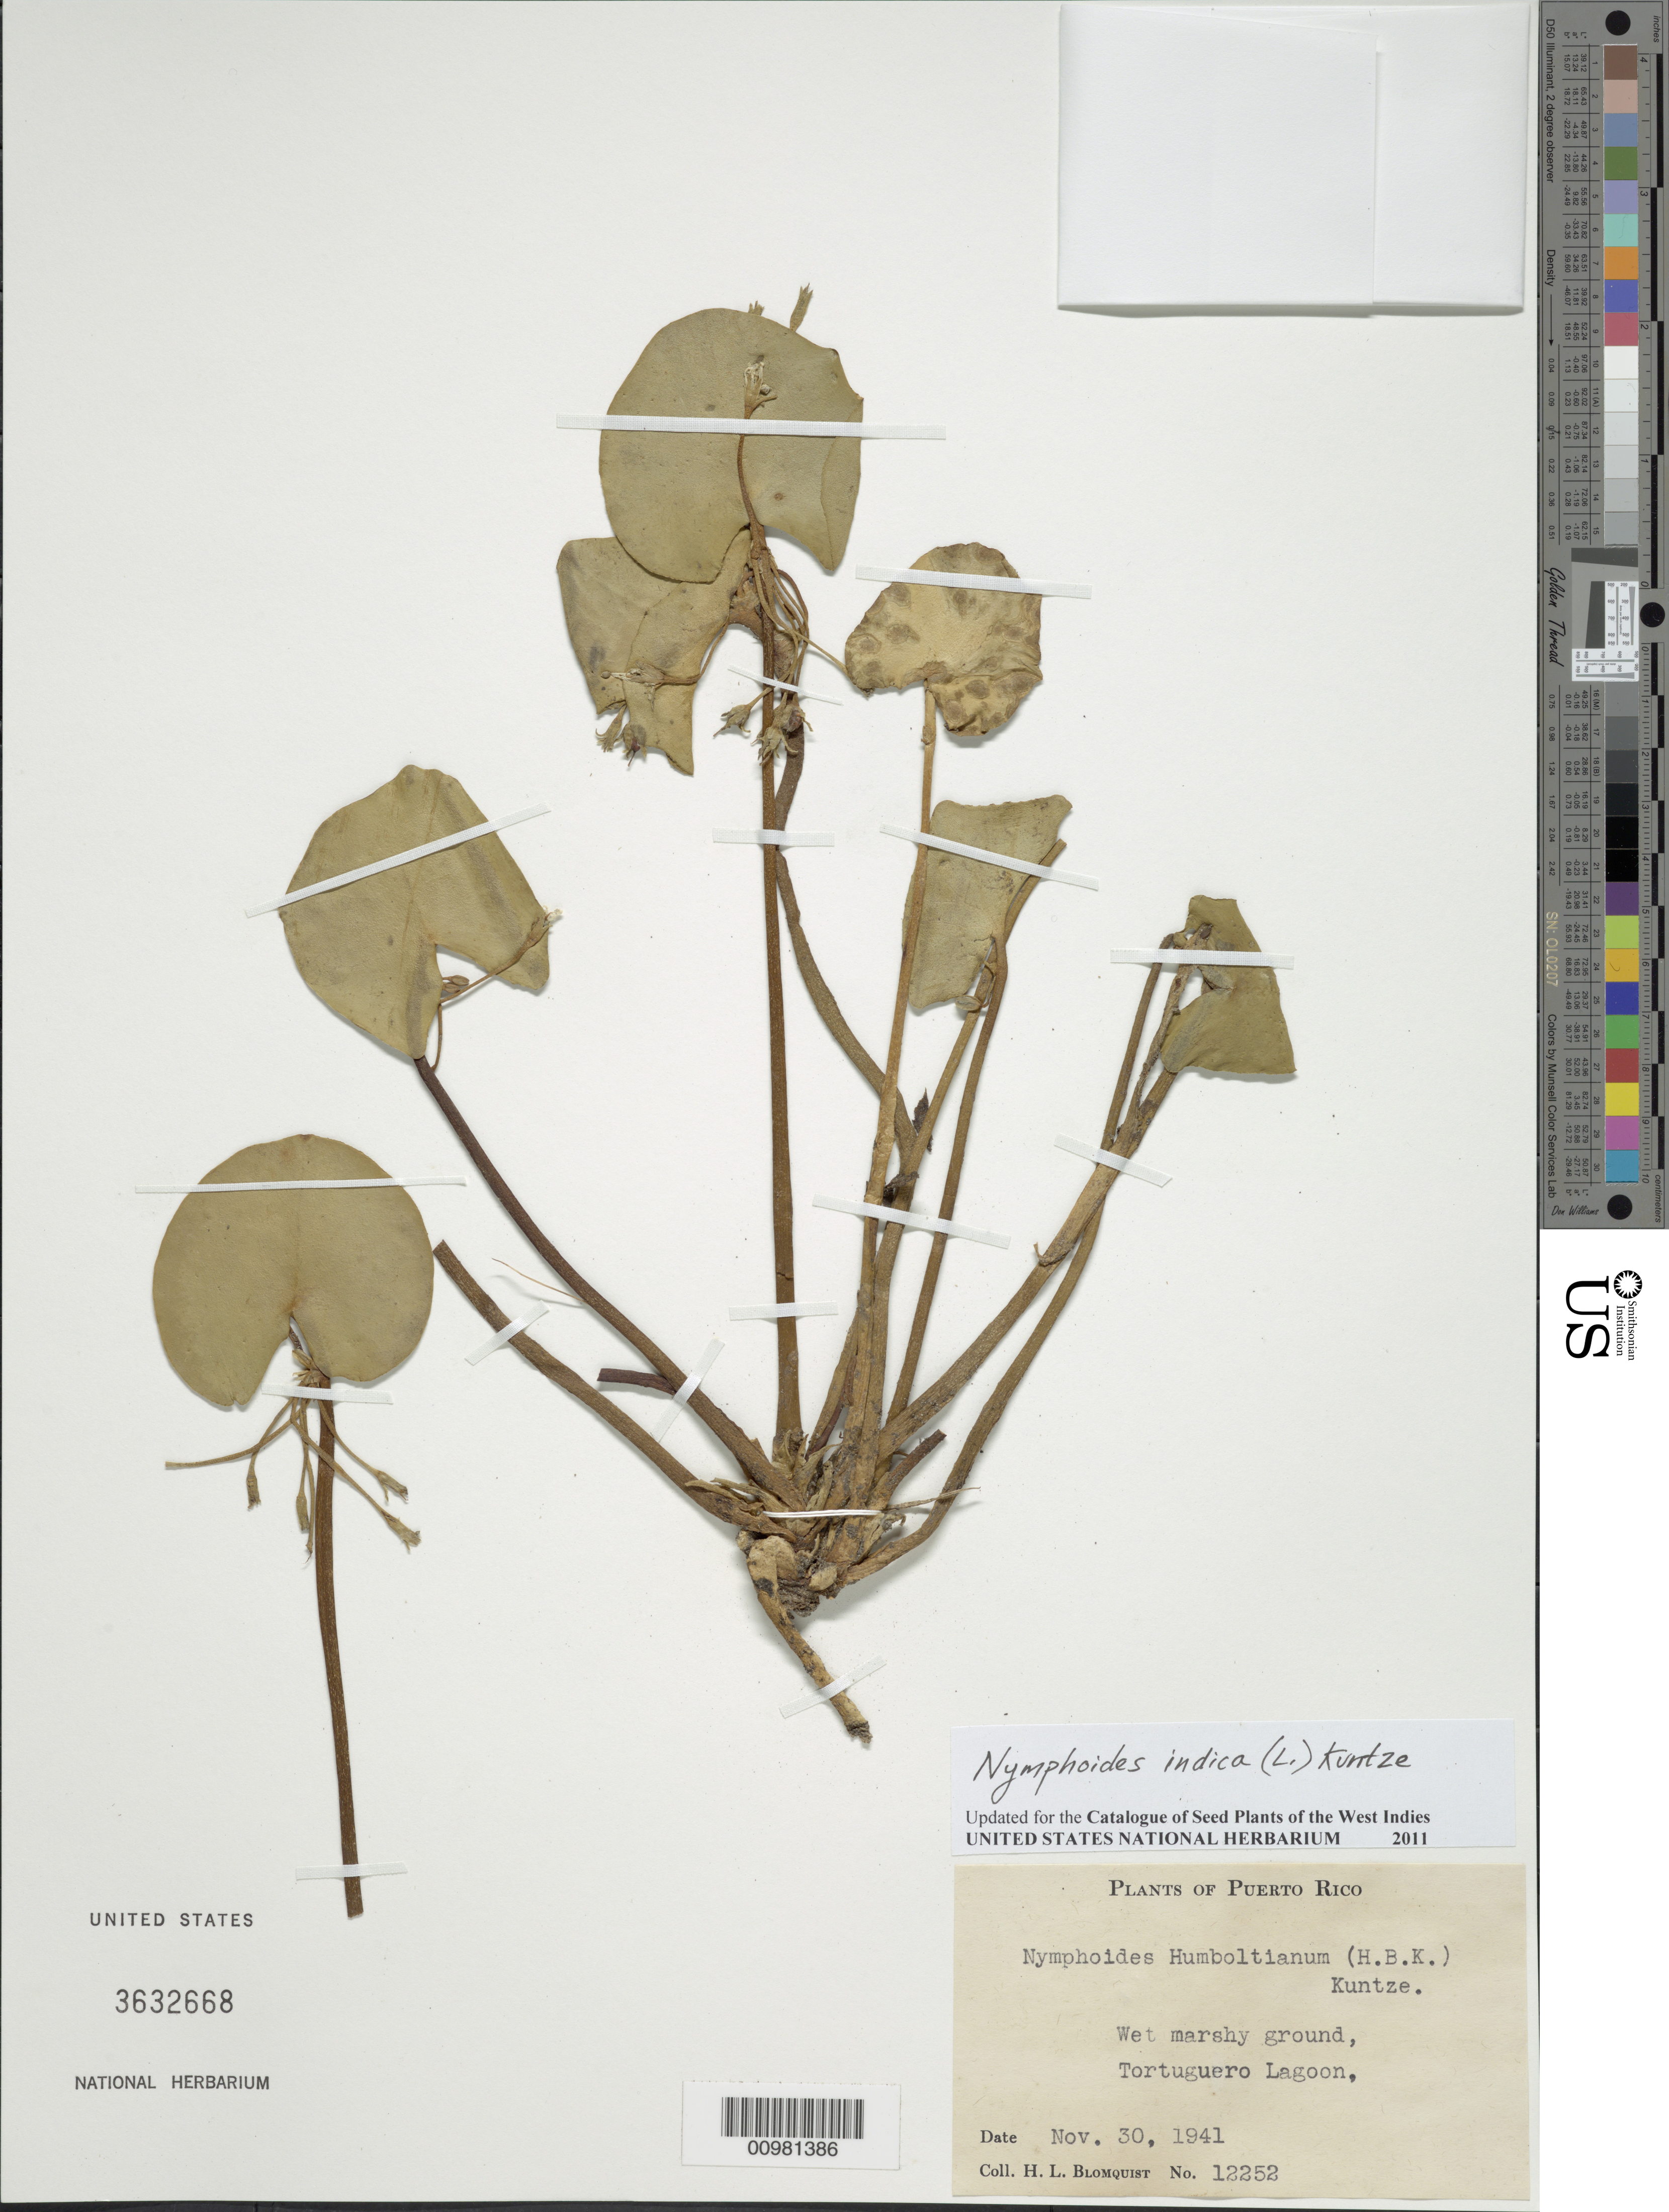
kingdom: Plantae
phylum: Tracheophyta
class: Magnoliopsida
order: Asterales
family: Menyanthaceae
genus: Nymphoides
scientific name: Nymphoides indica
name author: (L.) Kuntze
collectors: H. Blomquist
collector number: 12252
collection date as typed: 30 Nov 1941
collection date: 1941-11-30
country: Puerto Rico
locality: Tortuguero Lagoon.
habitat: Wet marshy ground.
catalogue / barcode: US 3632668